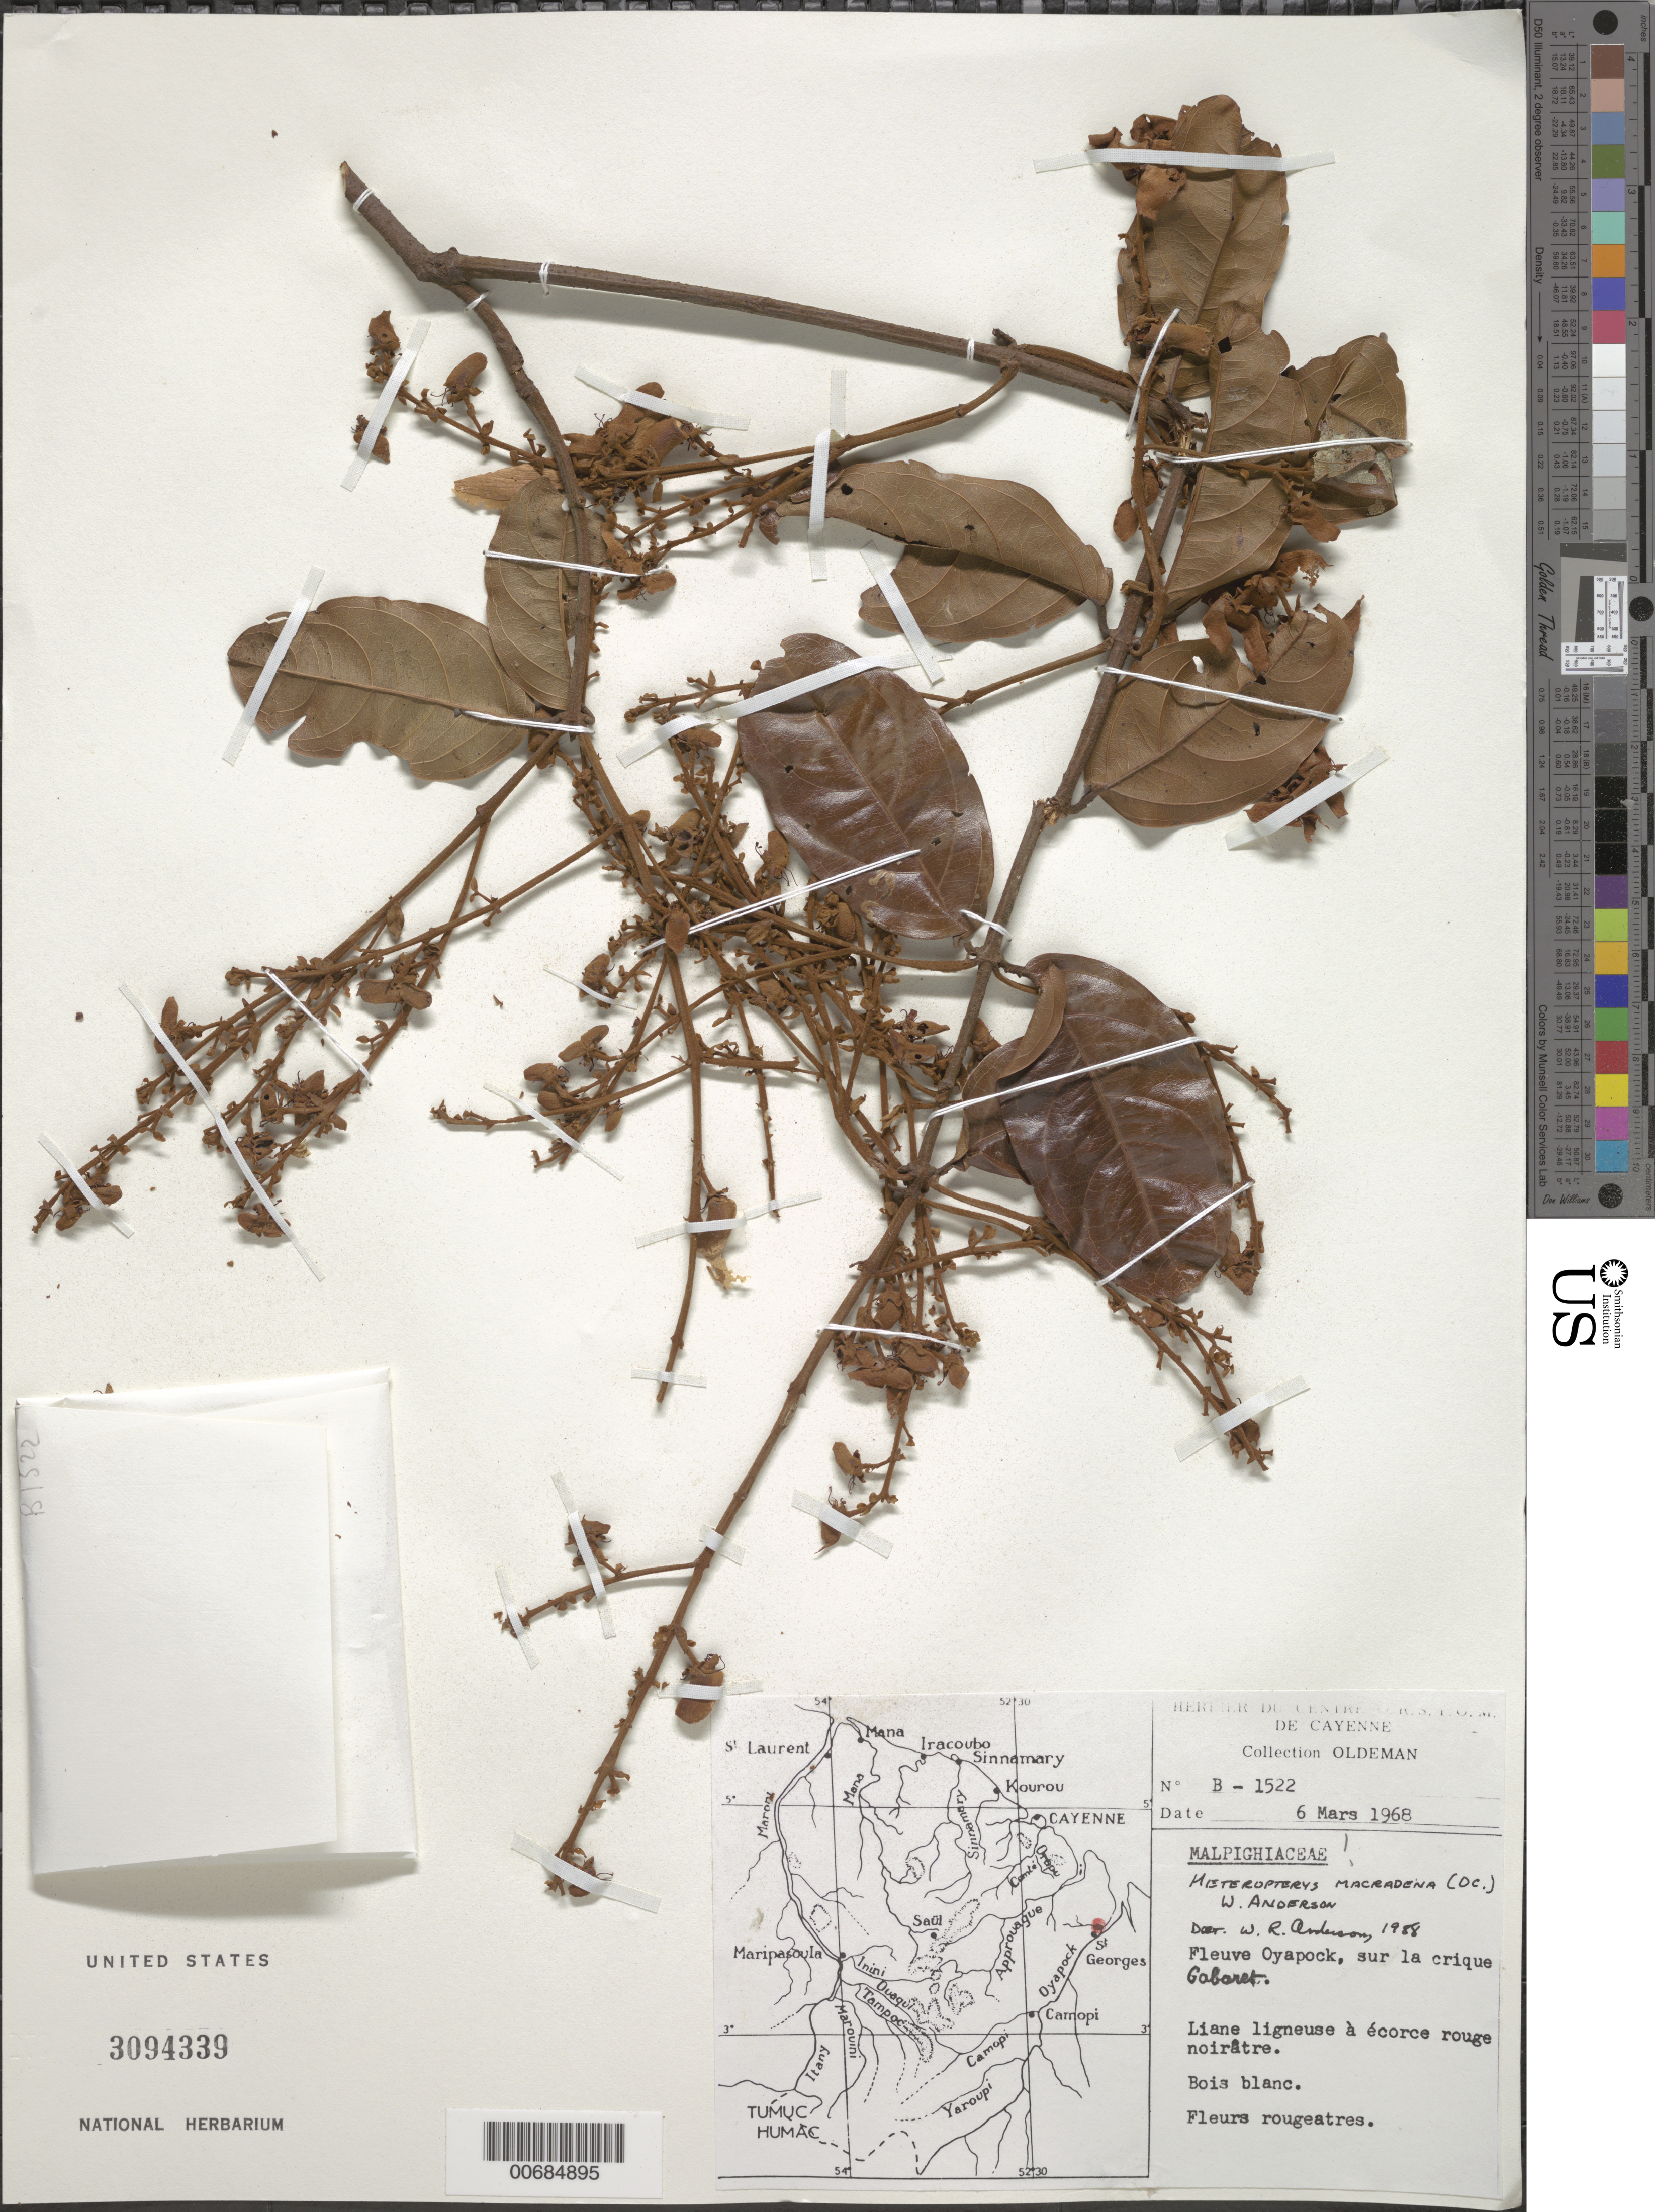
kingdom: Plantae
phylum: Tracheophyta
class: Magnoliopsida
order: Malpighiales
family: Malpighiaceae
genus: Heteropterys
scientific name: Heteropterys macradena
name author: (DC.) W.R. Anderson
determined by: Anderson, W. R., (MICH), University of Michigan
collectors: R. Oldeman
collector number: B 1522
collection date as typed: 6-Mar-68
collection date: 1968-03-06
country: French Guiana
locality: Crique Gabaret, Fleuve Oyapock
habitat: Along creek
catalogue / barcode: US 3094339